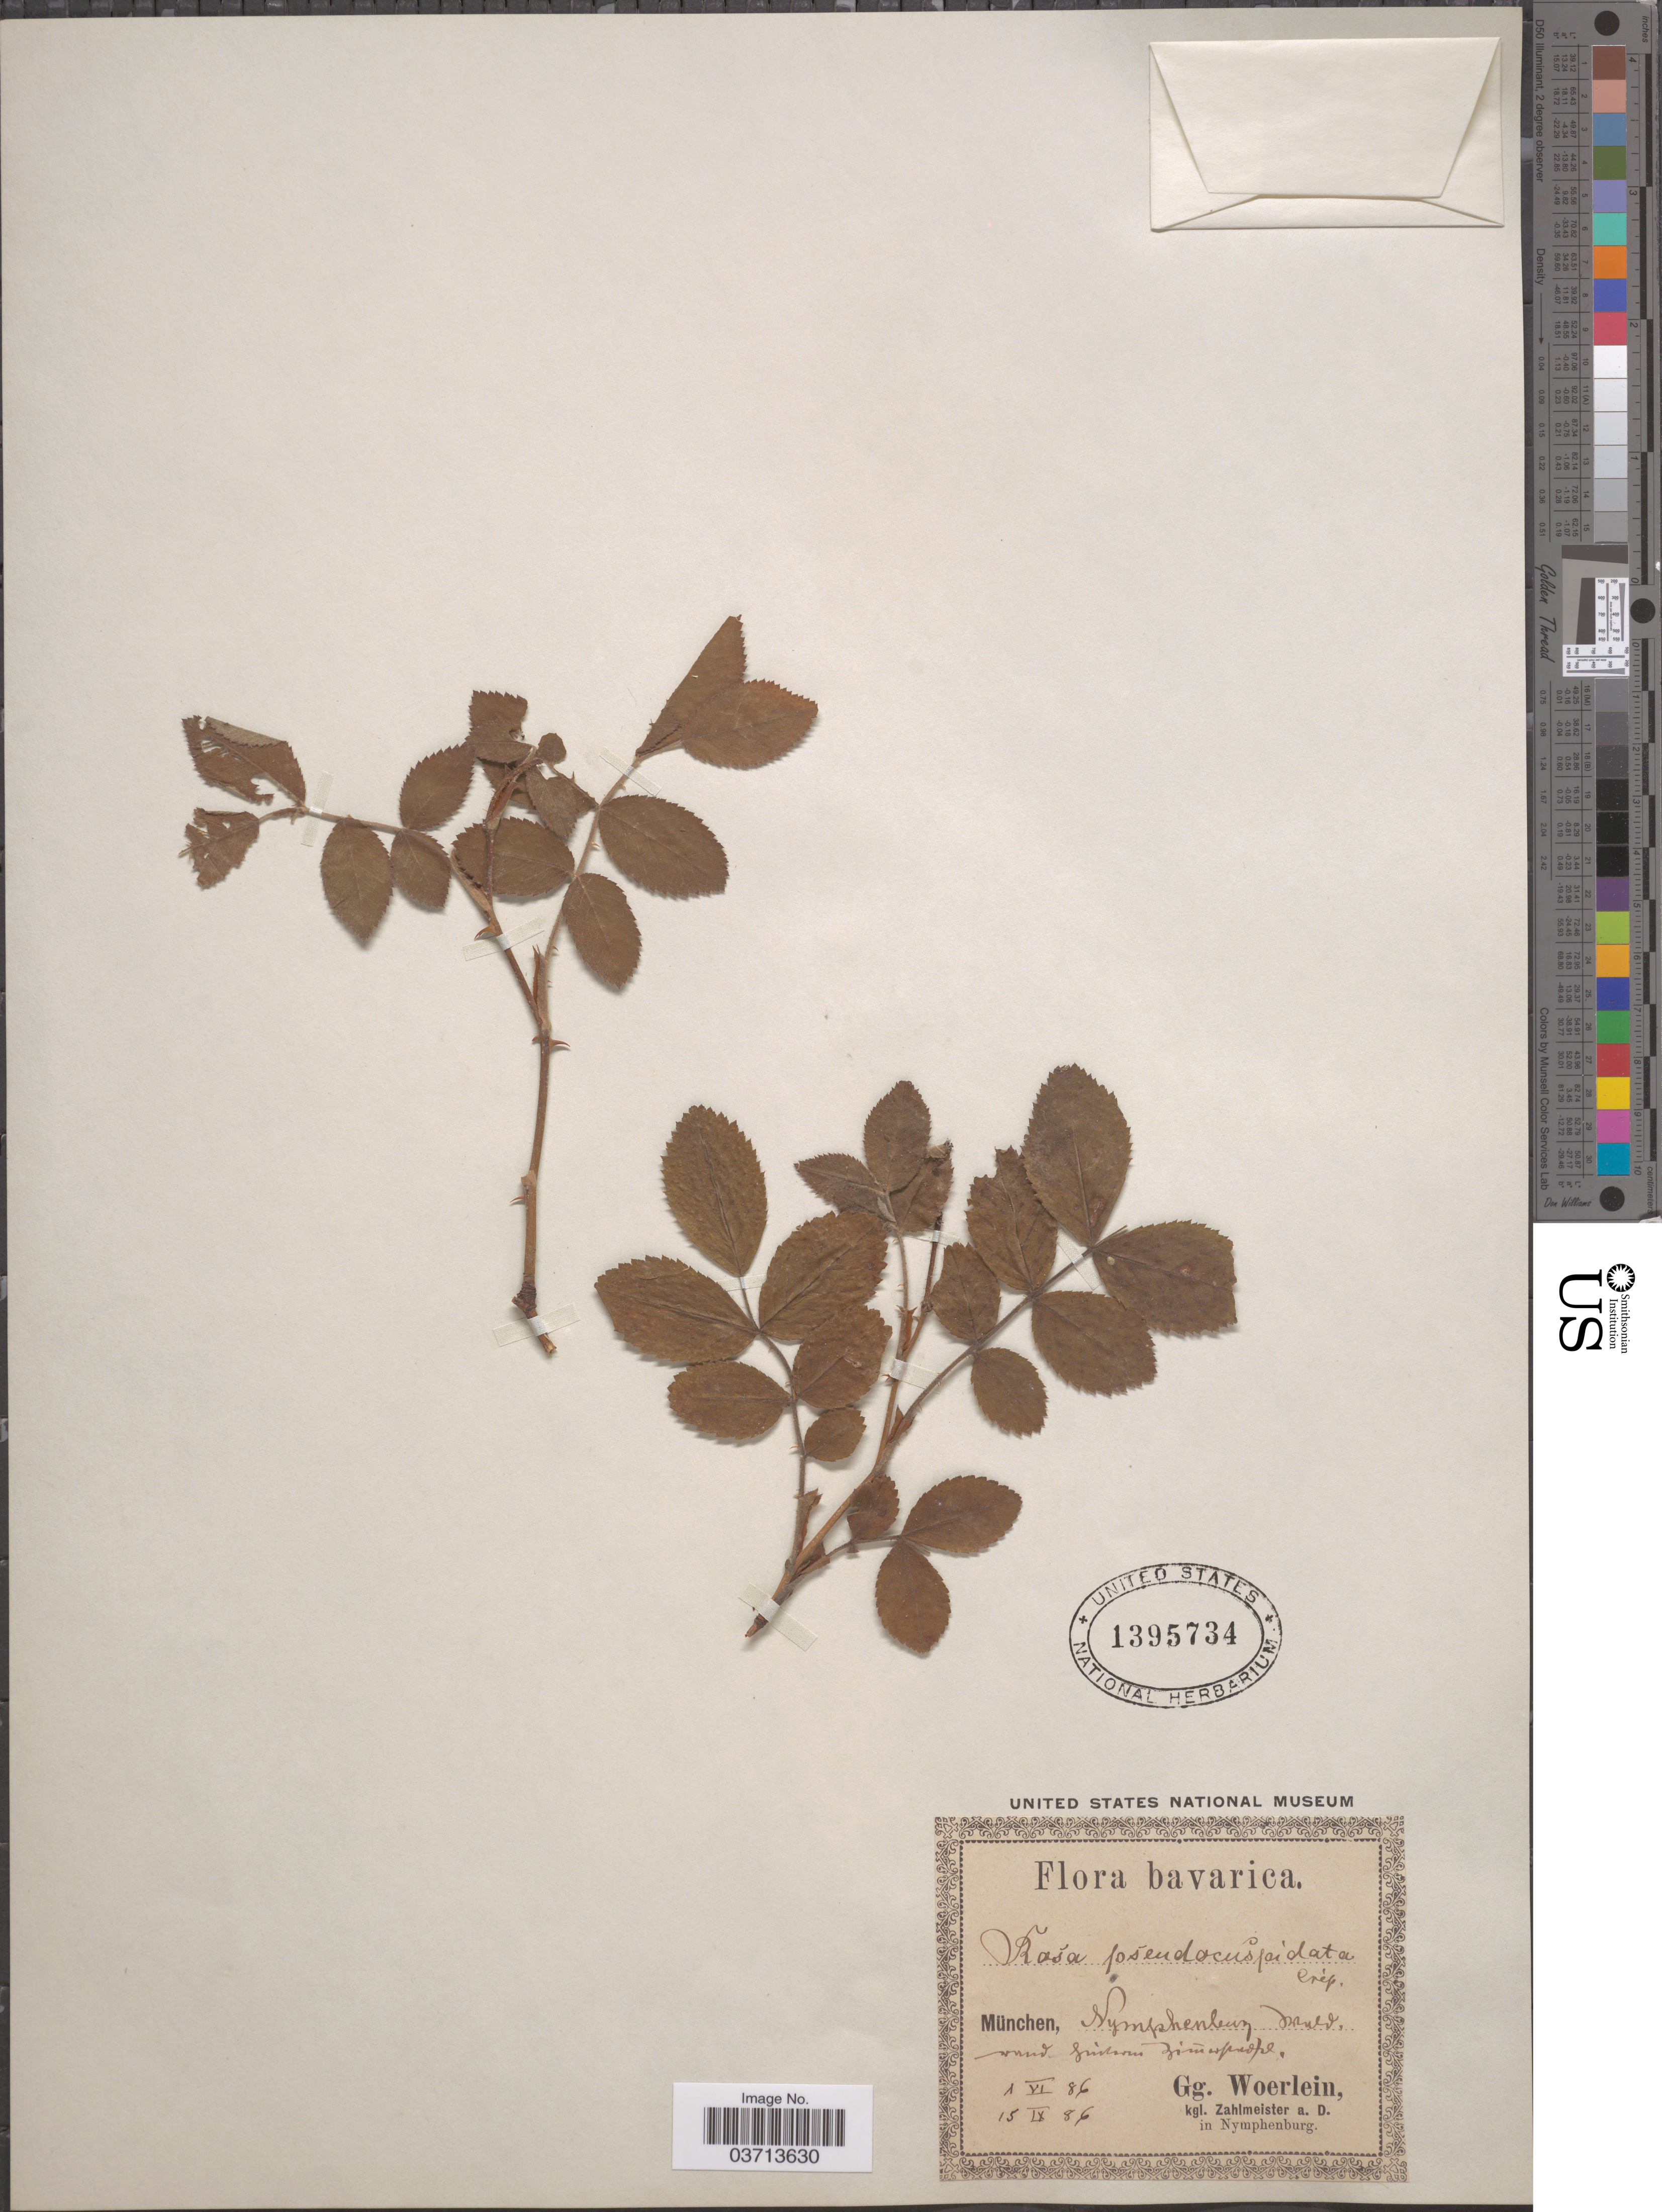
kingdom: Plantae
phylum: Tracheophyta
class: Magnoliopsida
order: Rosales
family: Rosaceae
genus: Rosa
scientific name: Rosa pseudocuspidata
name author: Crép.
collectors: G. Woerlein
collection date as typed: Transcribed d/m/y: 1/6/86 to 15/9/86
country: Germany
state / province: Bayern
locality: Bavarica. München, Nymphenburg.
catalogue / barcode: US 1395734